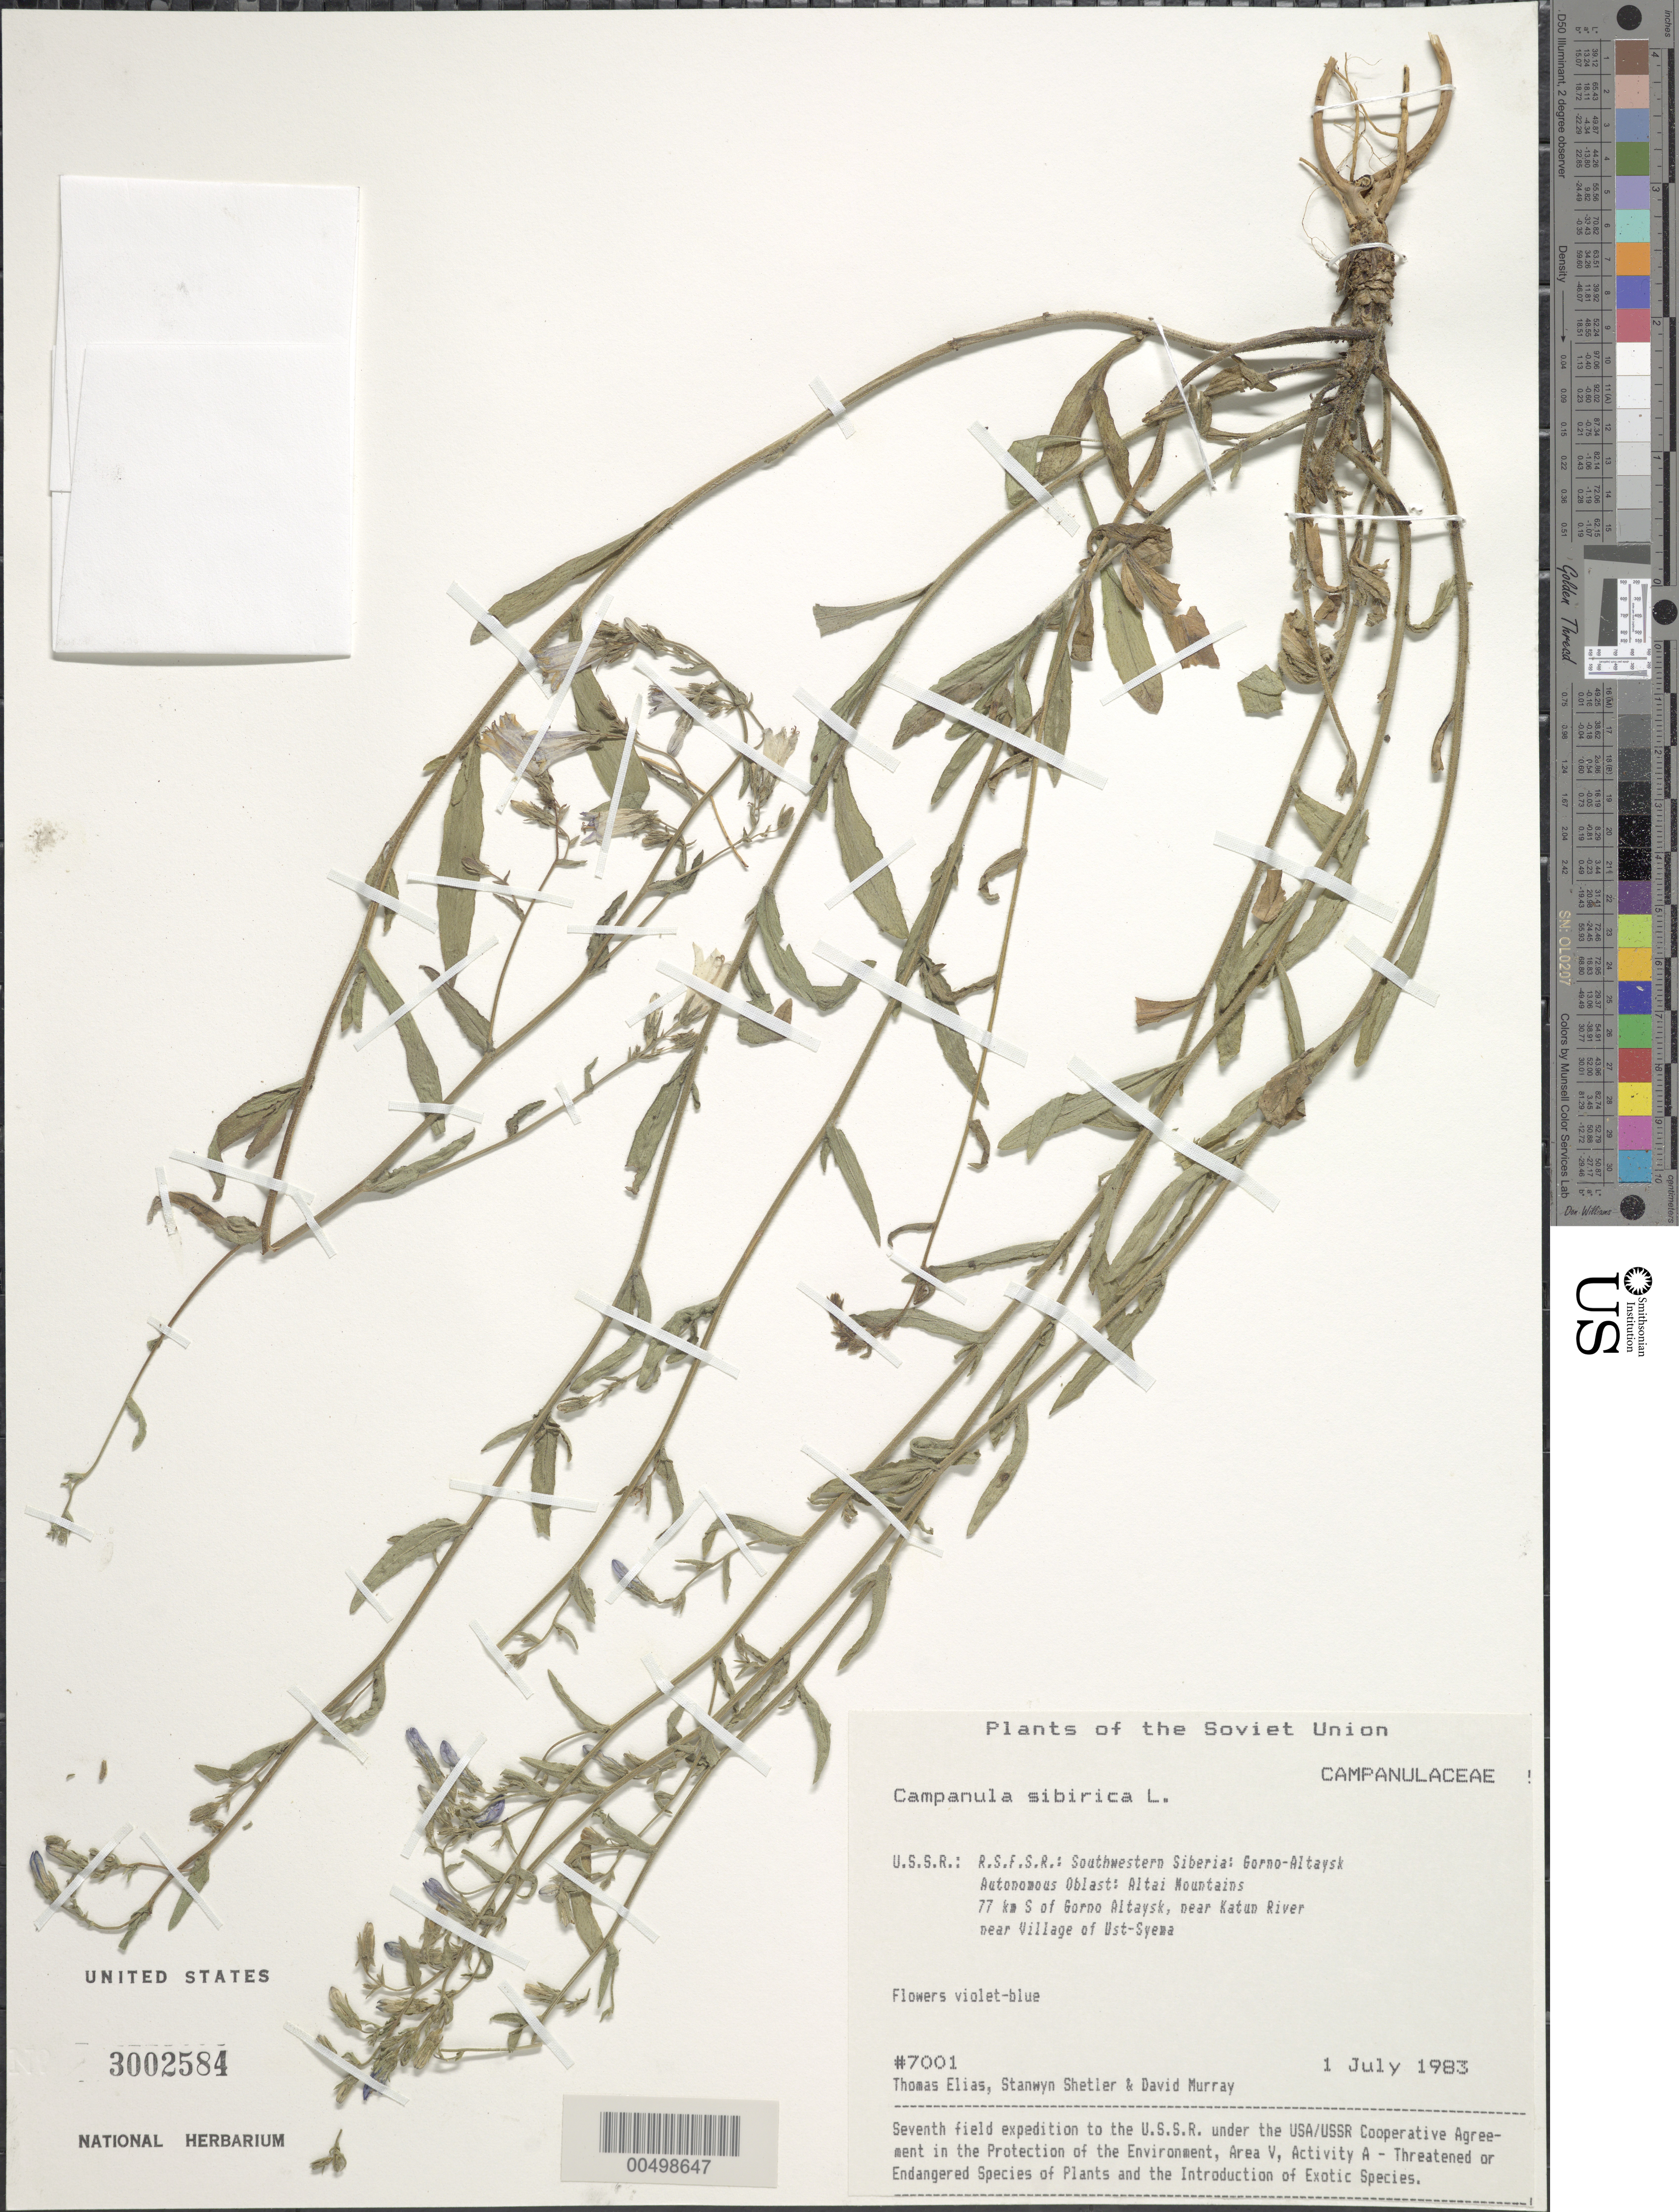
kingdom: Plantae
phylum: Tracheophyta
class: Magnoliopsida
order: Asterales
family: Campanulaceae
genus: Campanula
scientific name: Campanula sibirica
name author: L.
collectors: T. Elias, S. Shetler & D. F. Murray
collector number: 7001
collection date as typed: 01 Jul 1983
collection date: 1983-07-01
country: Russian Federation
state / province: Altai Republic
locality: Altai Mountains, 77 km S of Gorno-Altaysk, near Katun River, near Village of Ust-Syema [Sema]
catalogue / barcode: US 3002584